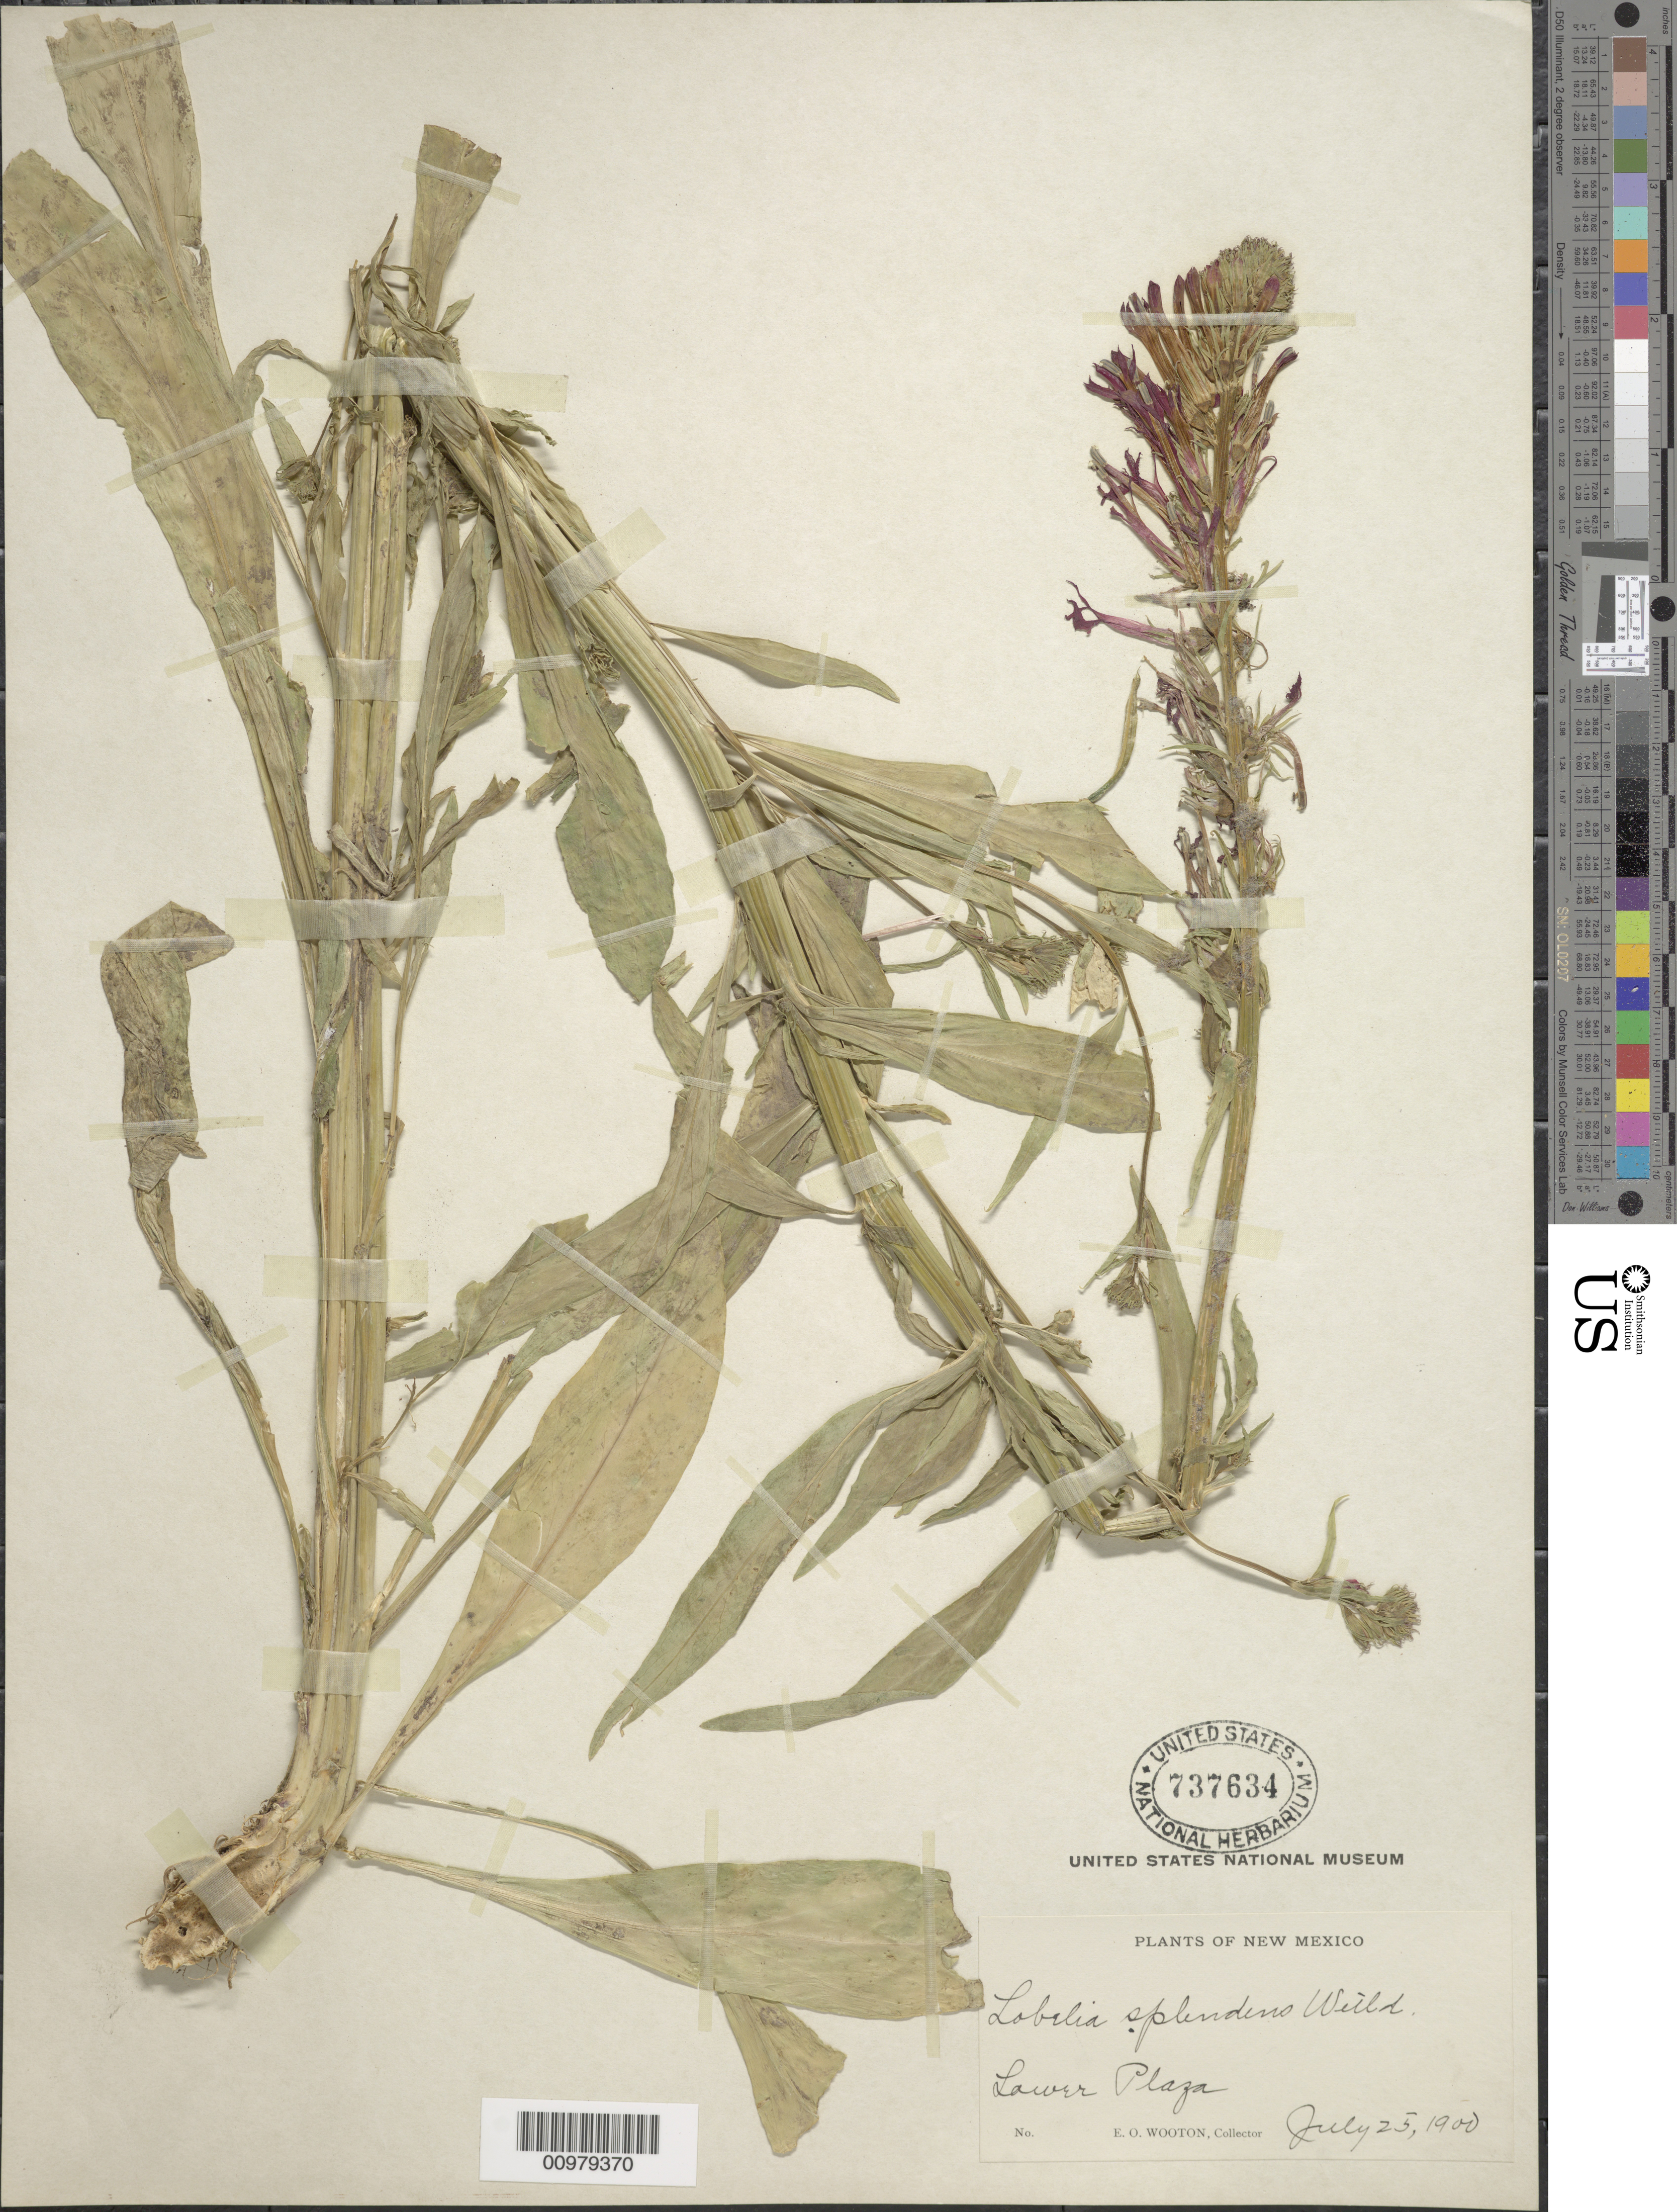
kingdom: Plantae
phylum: Tracheophyta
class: Magnoliopsida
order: Asterales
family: Campanulaceae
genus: Lobelia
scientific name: Lobelia cardinalis var. phyllostachya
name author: (Engelm.) McVaugh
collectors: E. O. Wooton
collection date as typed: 25 Jul 1900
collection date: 1900-07-25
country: United States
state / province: New Mexico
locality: Lower Plaza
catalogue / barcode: US 737634